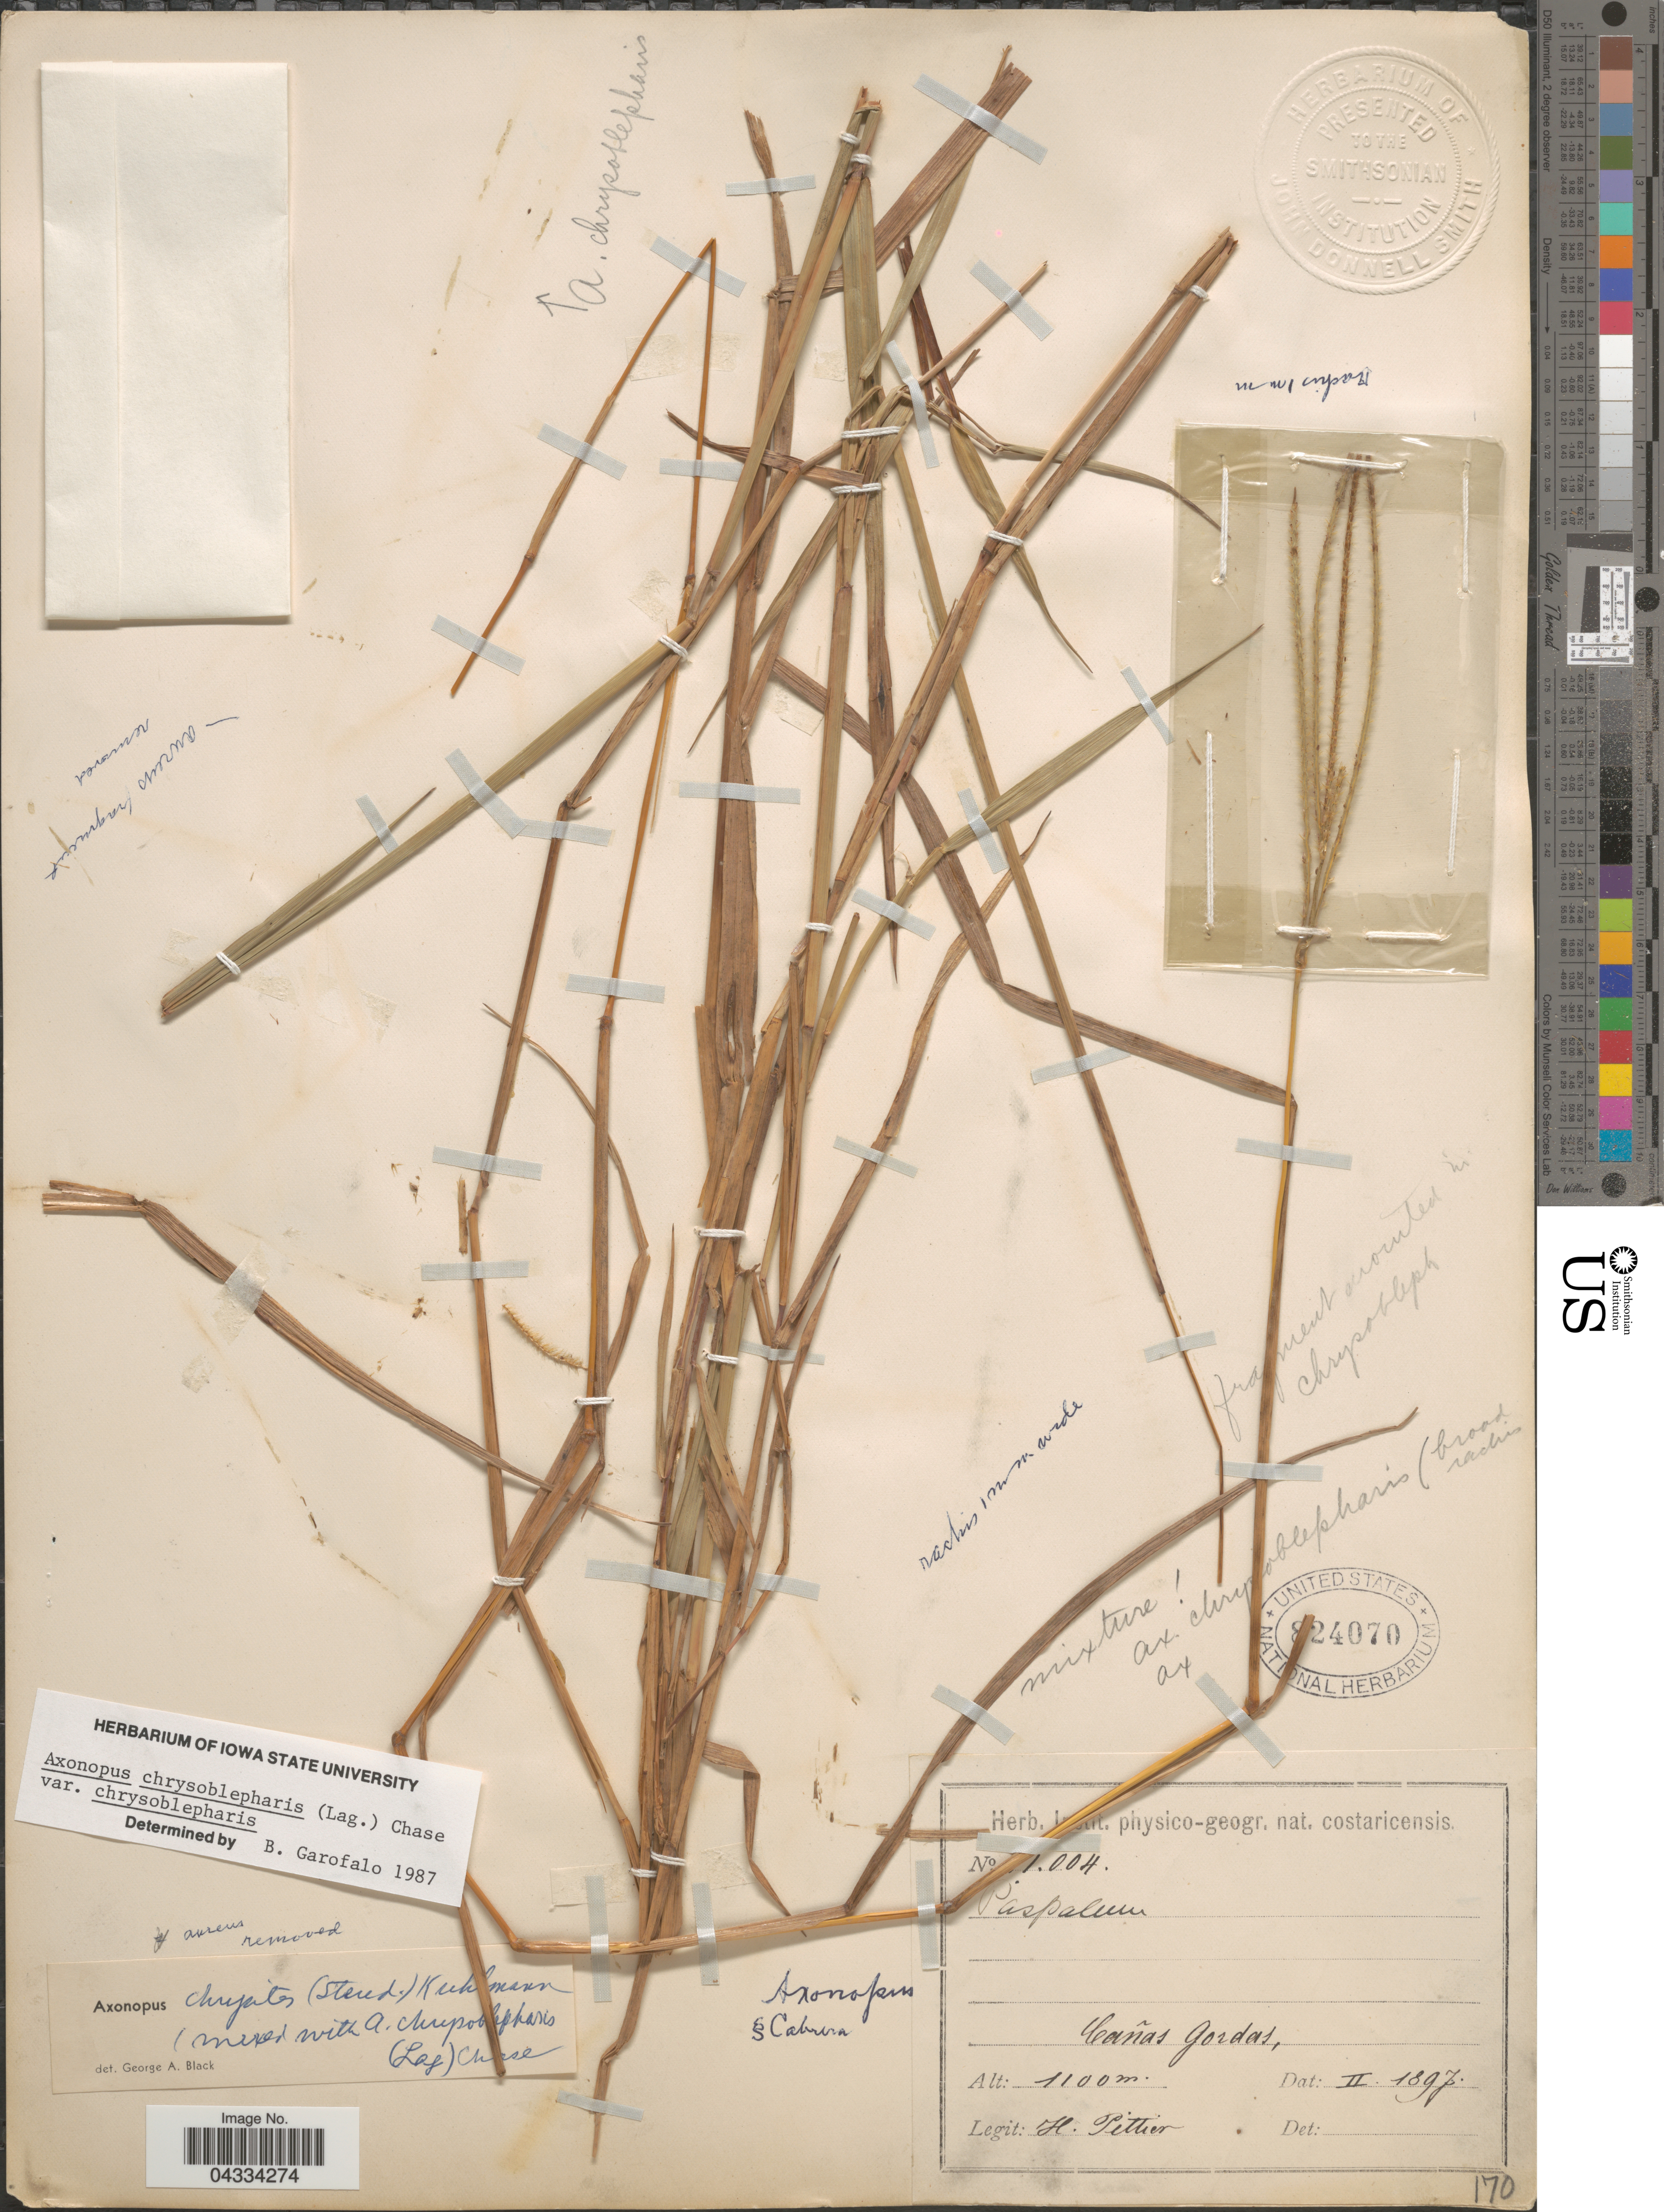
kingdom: Plantae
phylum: Tracheophyta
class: Liliopsida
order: Poales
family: Poaceae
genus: Axonopus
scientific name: Axonopus chrysoblepharis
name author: (Lag.) Chase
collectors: H. F. Pittier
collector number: !1004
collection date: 1897-02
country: Costa Rica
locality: Cañas Gordas.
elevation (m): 1100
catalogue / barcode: US 824070